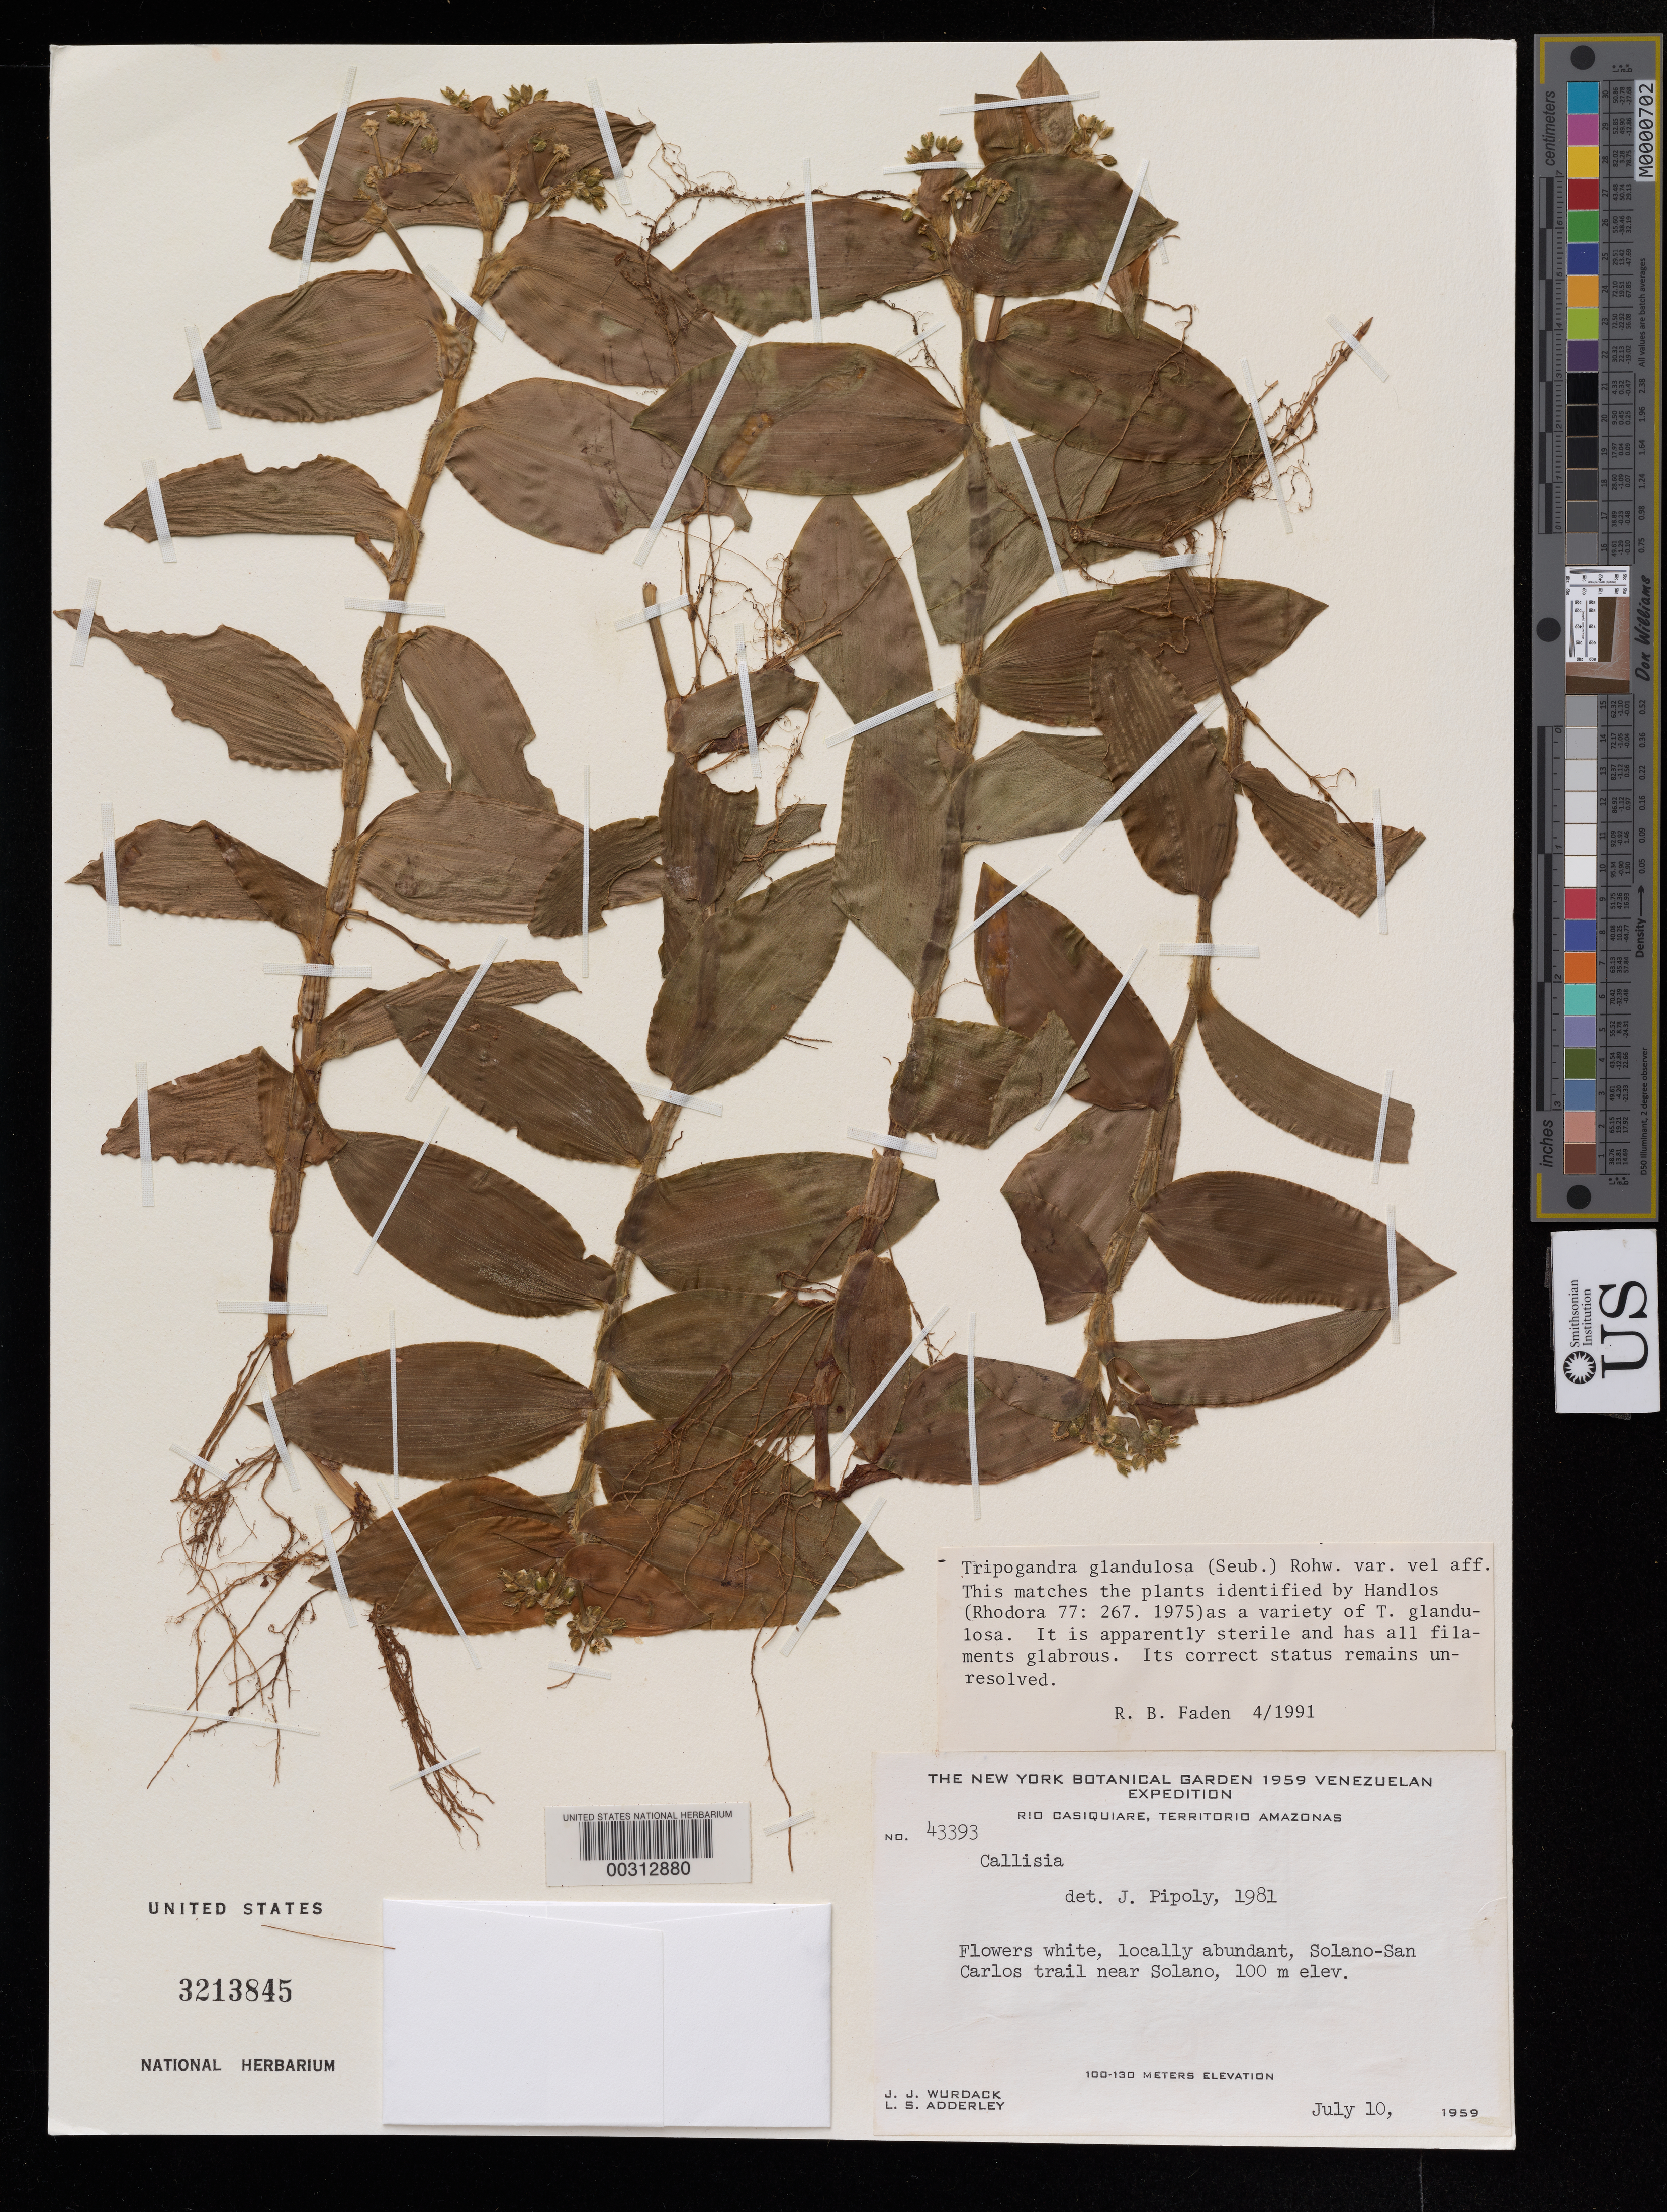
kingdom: Plantae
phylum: Tracheophyta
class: Liliopsida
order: Commelinales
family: Commelinaceae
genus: Tripogandra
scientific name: Tripogandra glandulosa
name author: (Seub.) Rohweder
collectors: J. J. Wurdack & L. S. Adderley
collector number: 43393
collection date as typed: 10 Jul 1959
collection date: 1959-07-10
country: Venezuela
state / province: Amazonas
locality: Rio casiquiare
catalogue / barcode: US 3213845